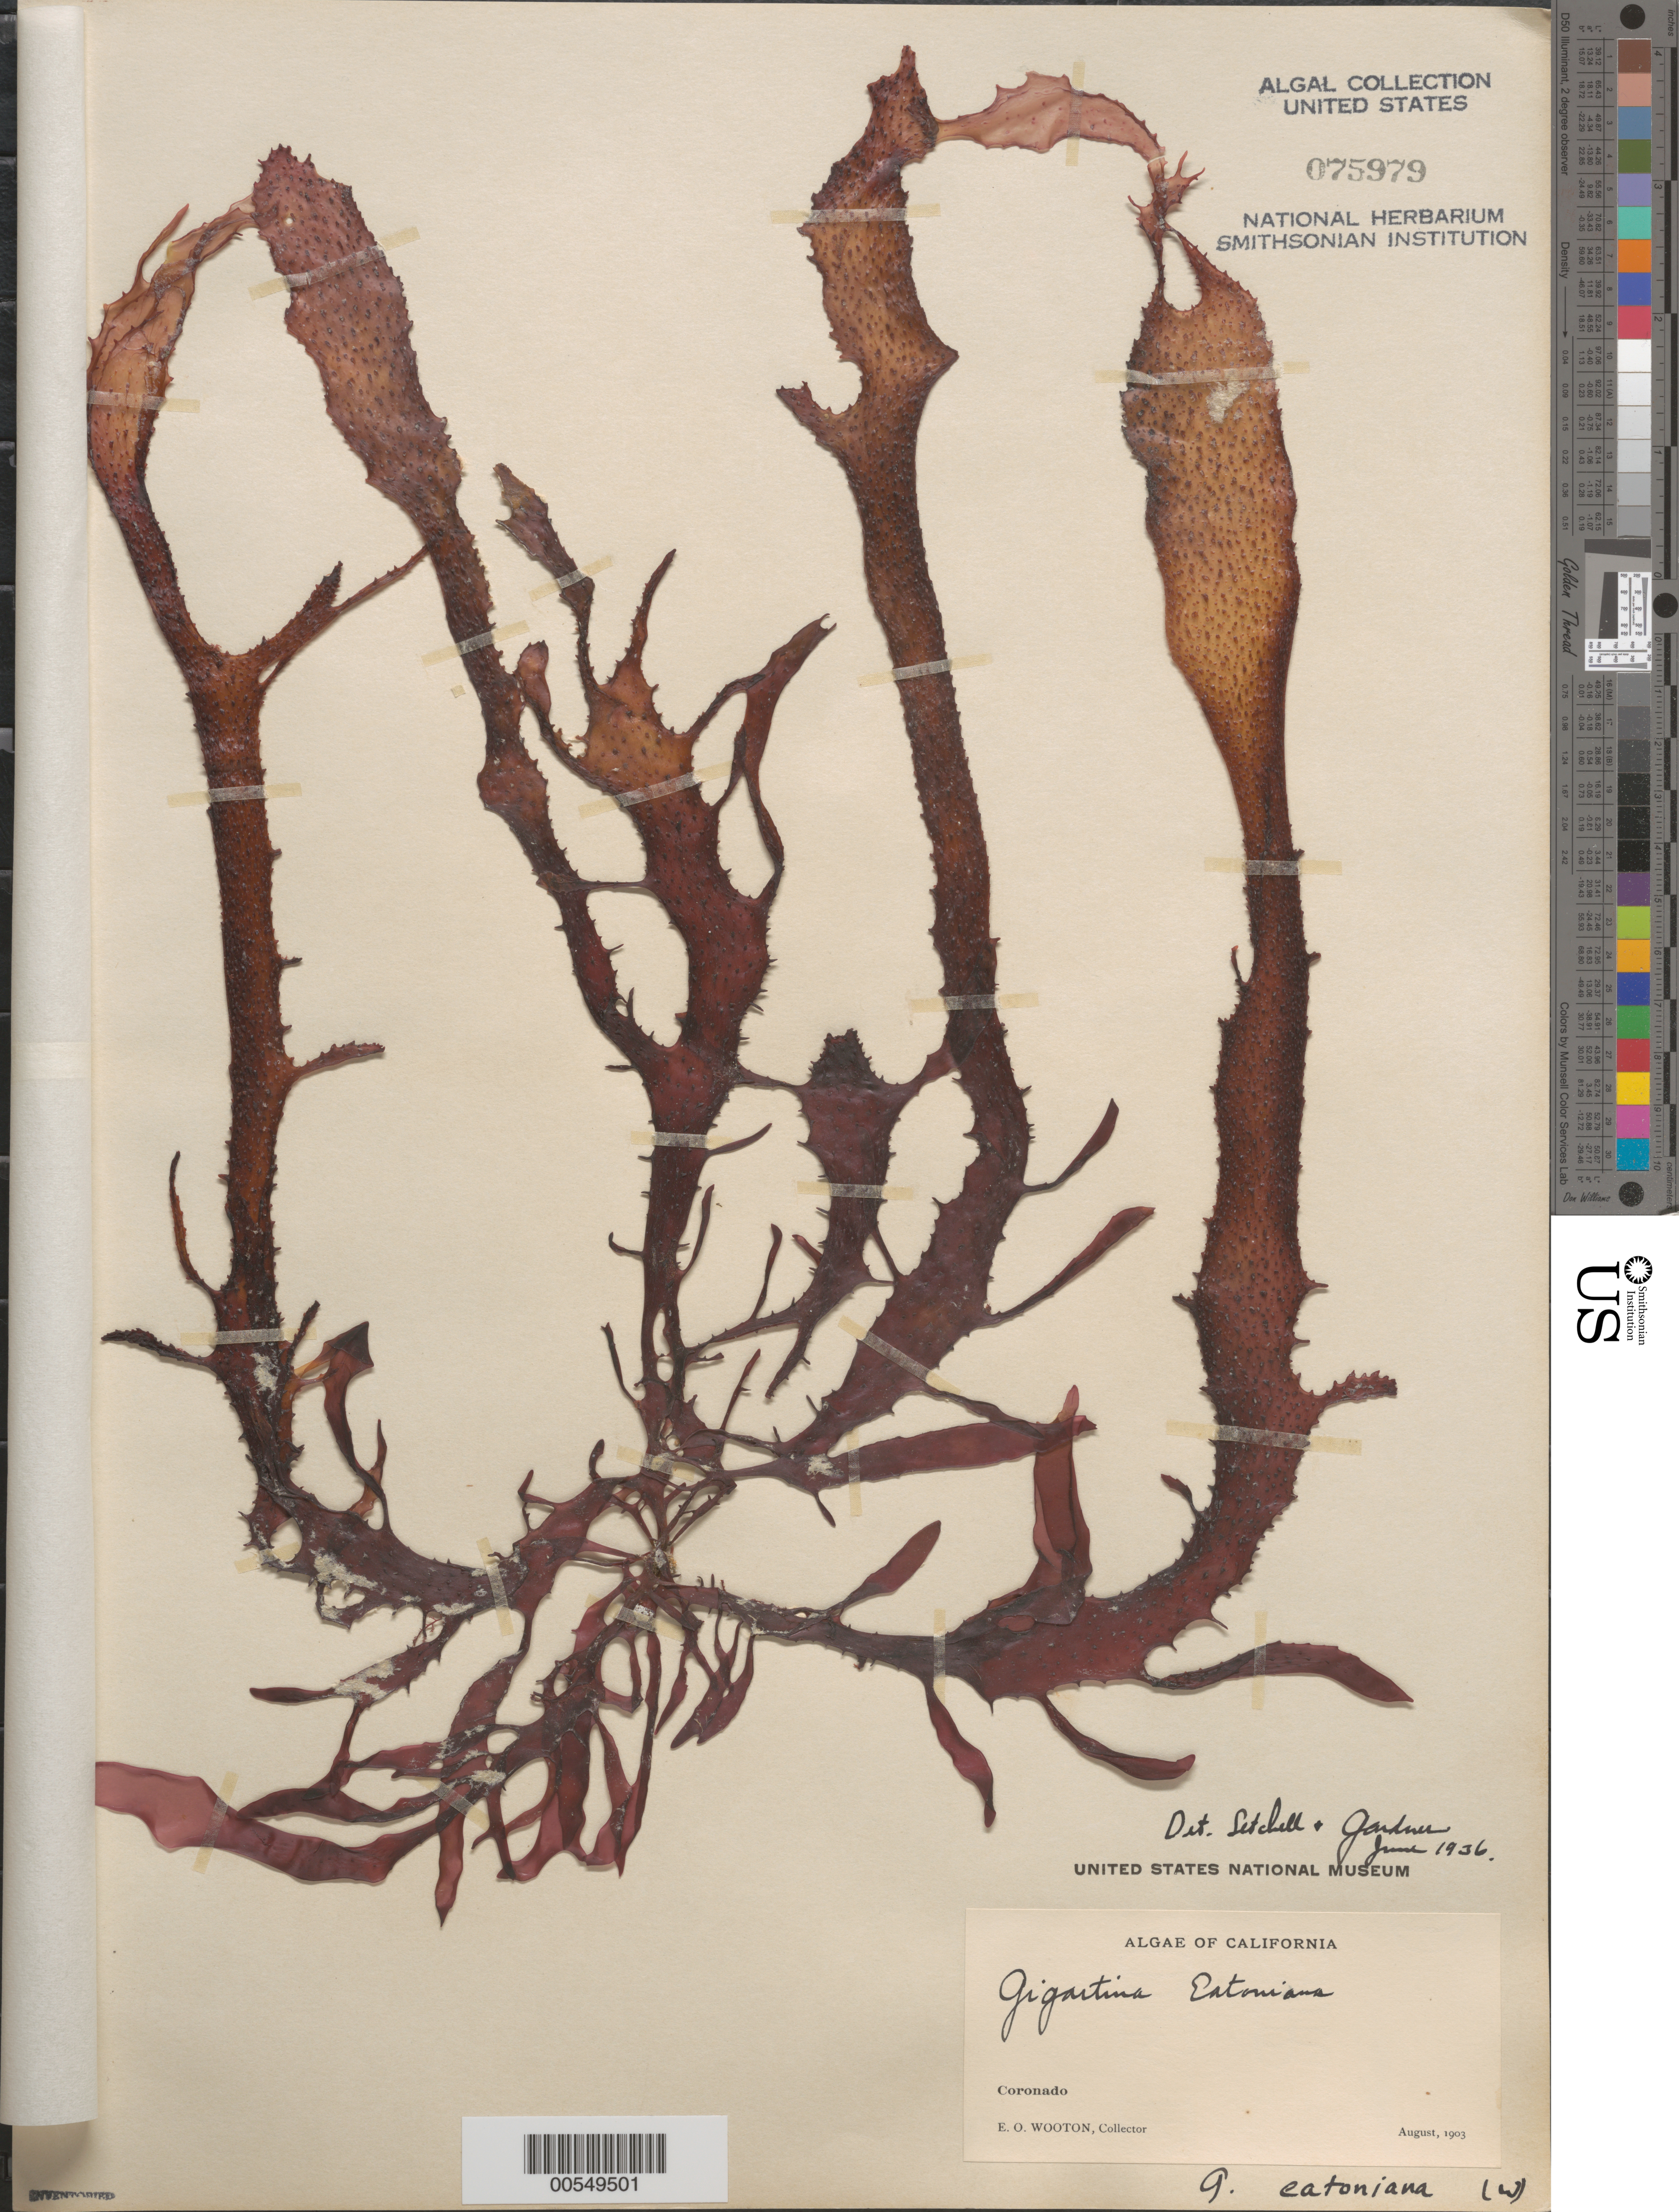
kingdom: Plantae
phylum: Rhodophyta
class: Florideophyceae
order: Gigartinales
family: Gigartinaceae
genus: Chondracanthus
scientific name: Chondracanthus spinosus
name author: (Kütz.) Guiry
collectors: E. O. Wooton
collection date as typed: Aug 1903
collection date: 1903-08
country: United States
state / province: California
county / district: San Diego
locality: Coronado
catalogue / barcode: US 75979